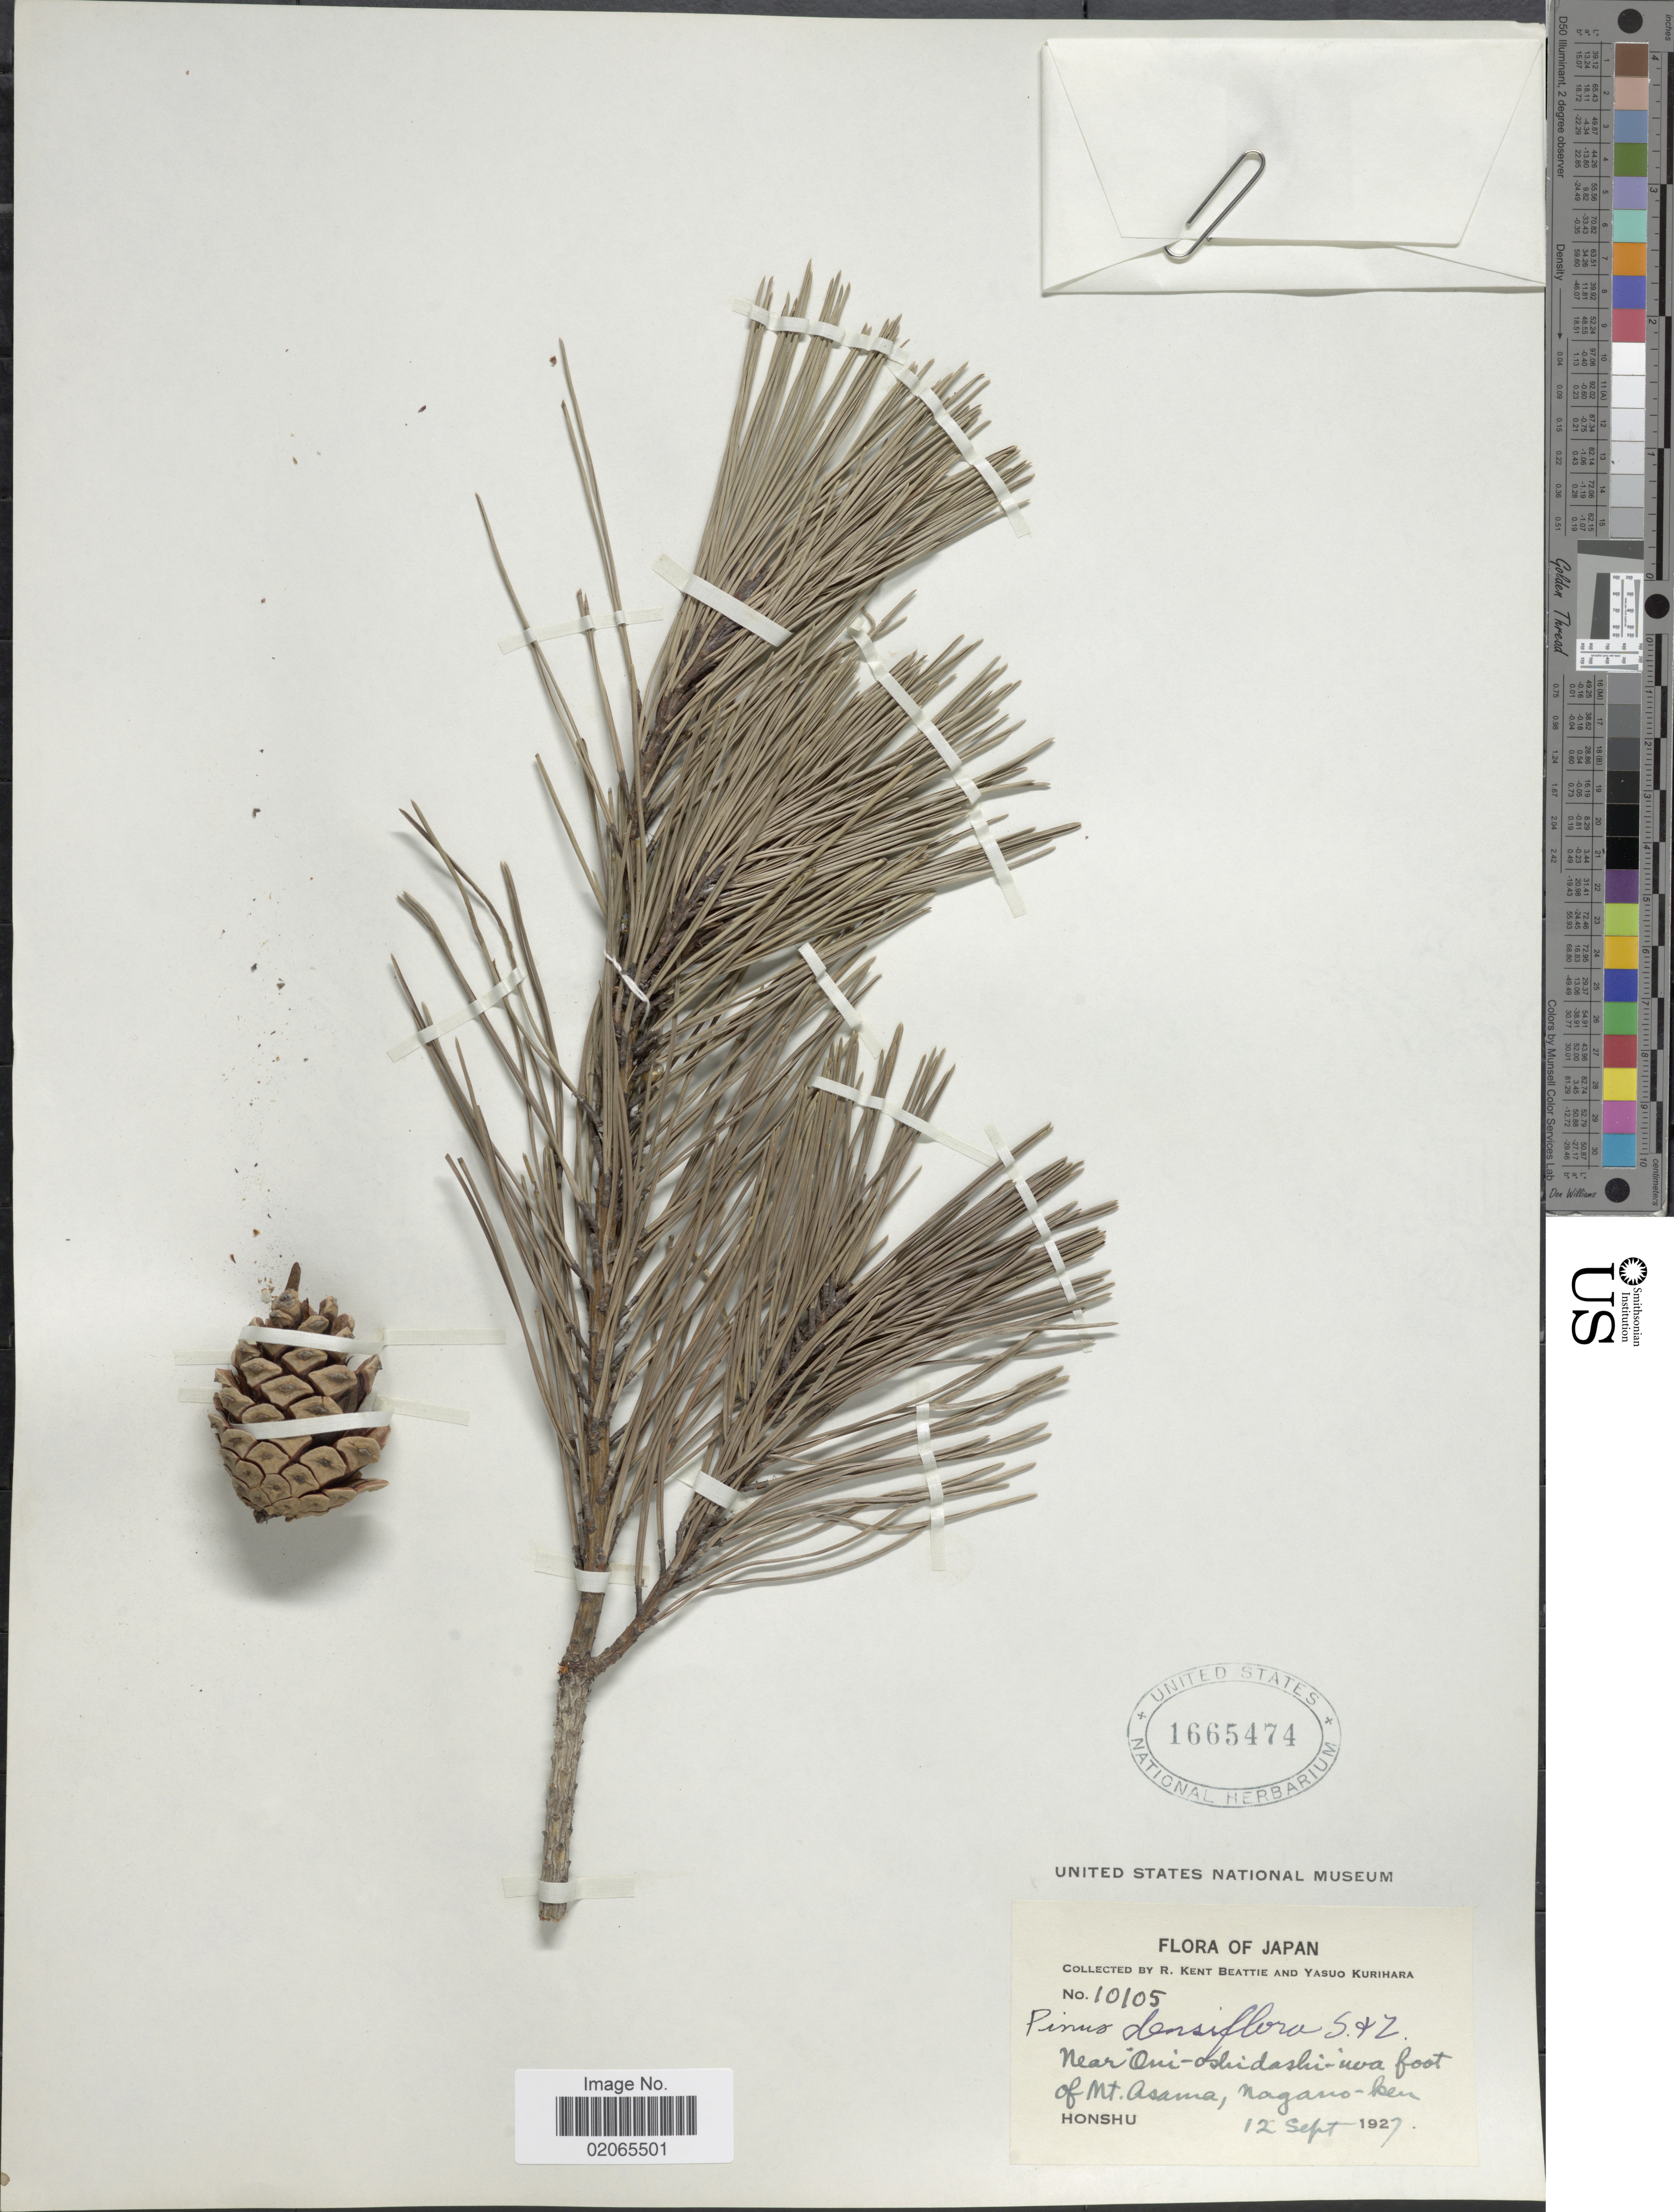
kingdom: Plantae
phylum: Tracheophyta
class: Pinopsida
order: Pinales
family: Pinaceae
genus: Pinus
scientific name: Pinus densiflora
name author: Siebold & Zucc.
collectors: R. K. Beattie & Y. Kurihara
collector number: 10105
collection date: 1927-09-12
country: Japan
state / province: Nagano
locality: Near Omi-oshidashi-iwa foot of Mt. Asama, Nagano-ken, Honshu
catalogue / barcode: US 1665474